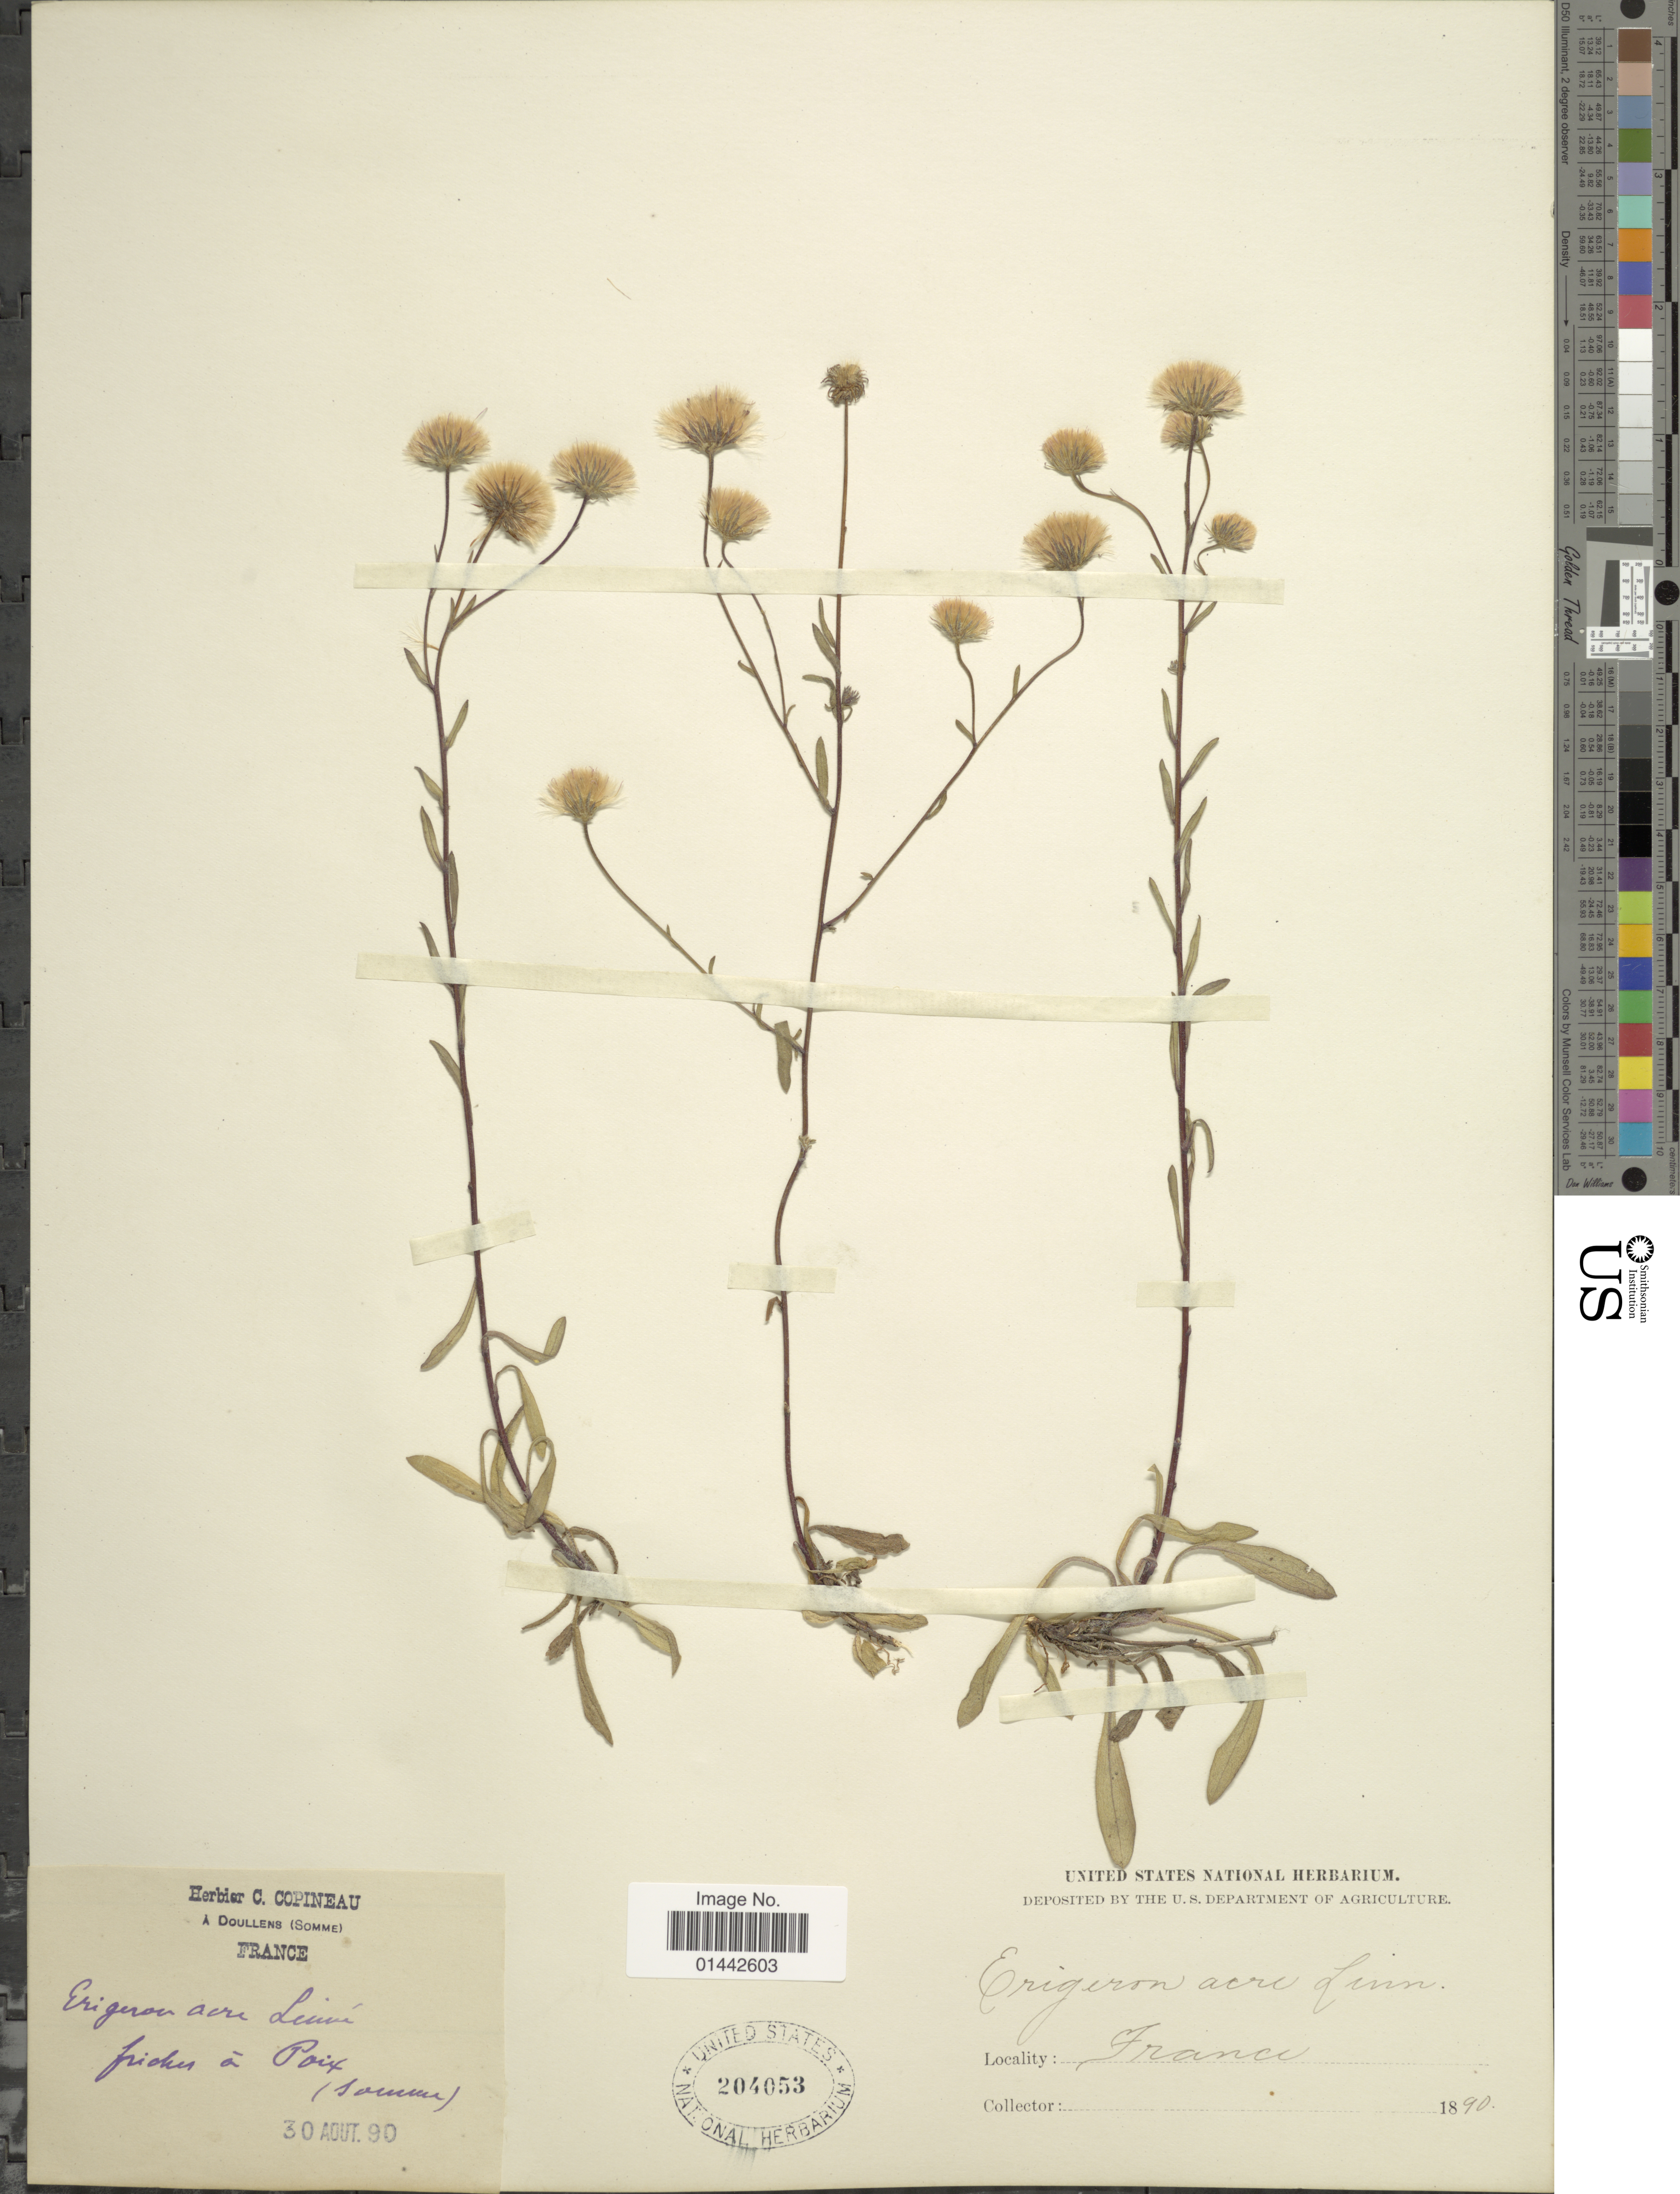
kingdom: Plantae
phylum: Tracheophyta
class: Magnoliopsida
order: Asterales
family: Asteraceae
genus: Erigeron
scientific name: Erigeron acris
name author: L.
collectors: C. Copineau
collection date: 1890-08-30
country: France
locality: Frickes a Poix (somme).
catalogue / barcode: US 204053